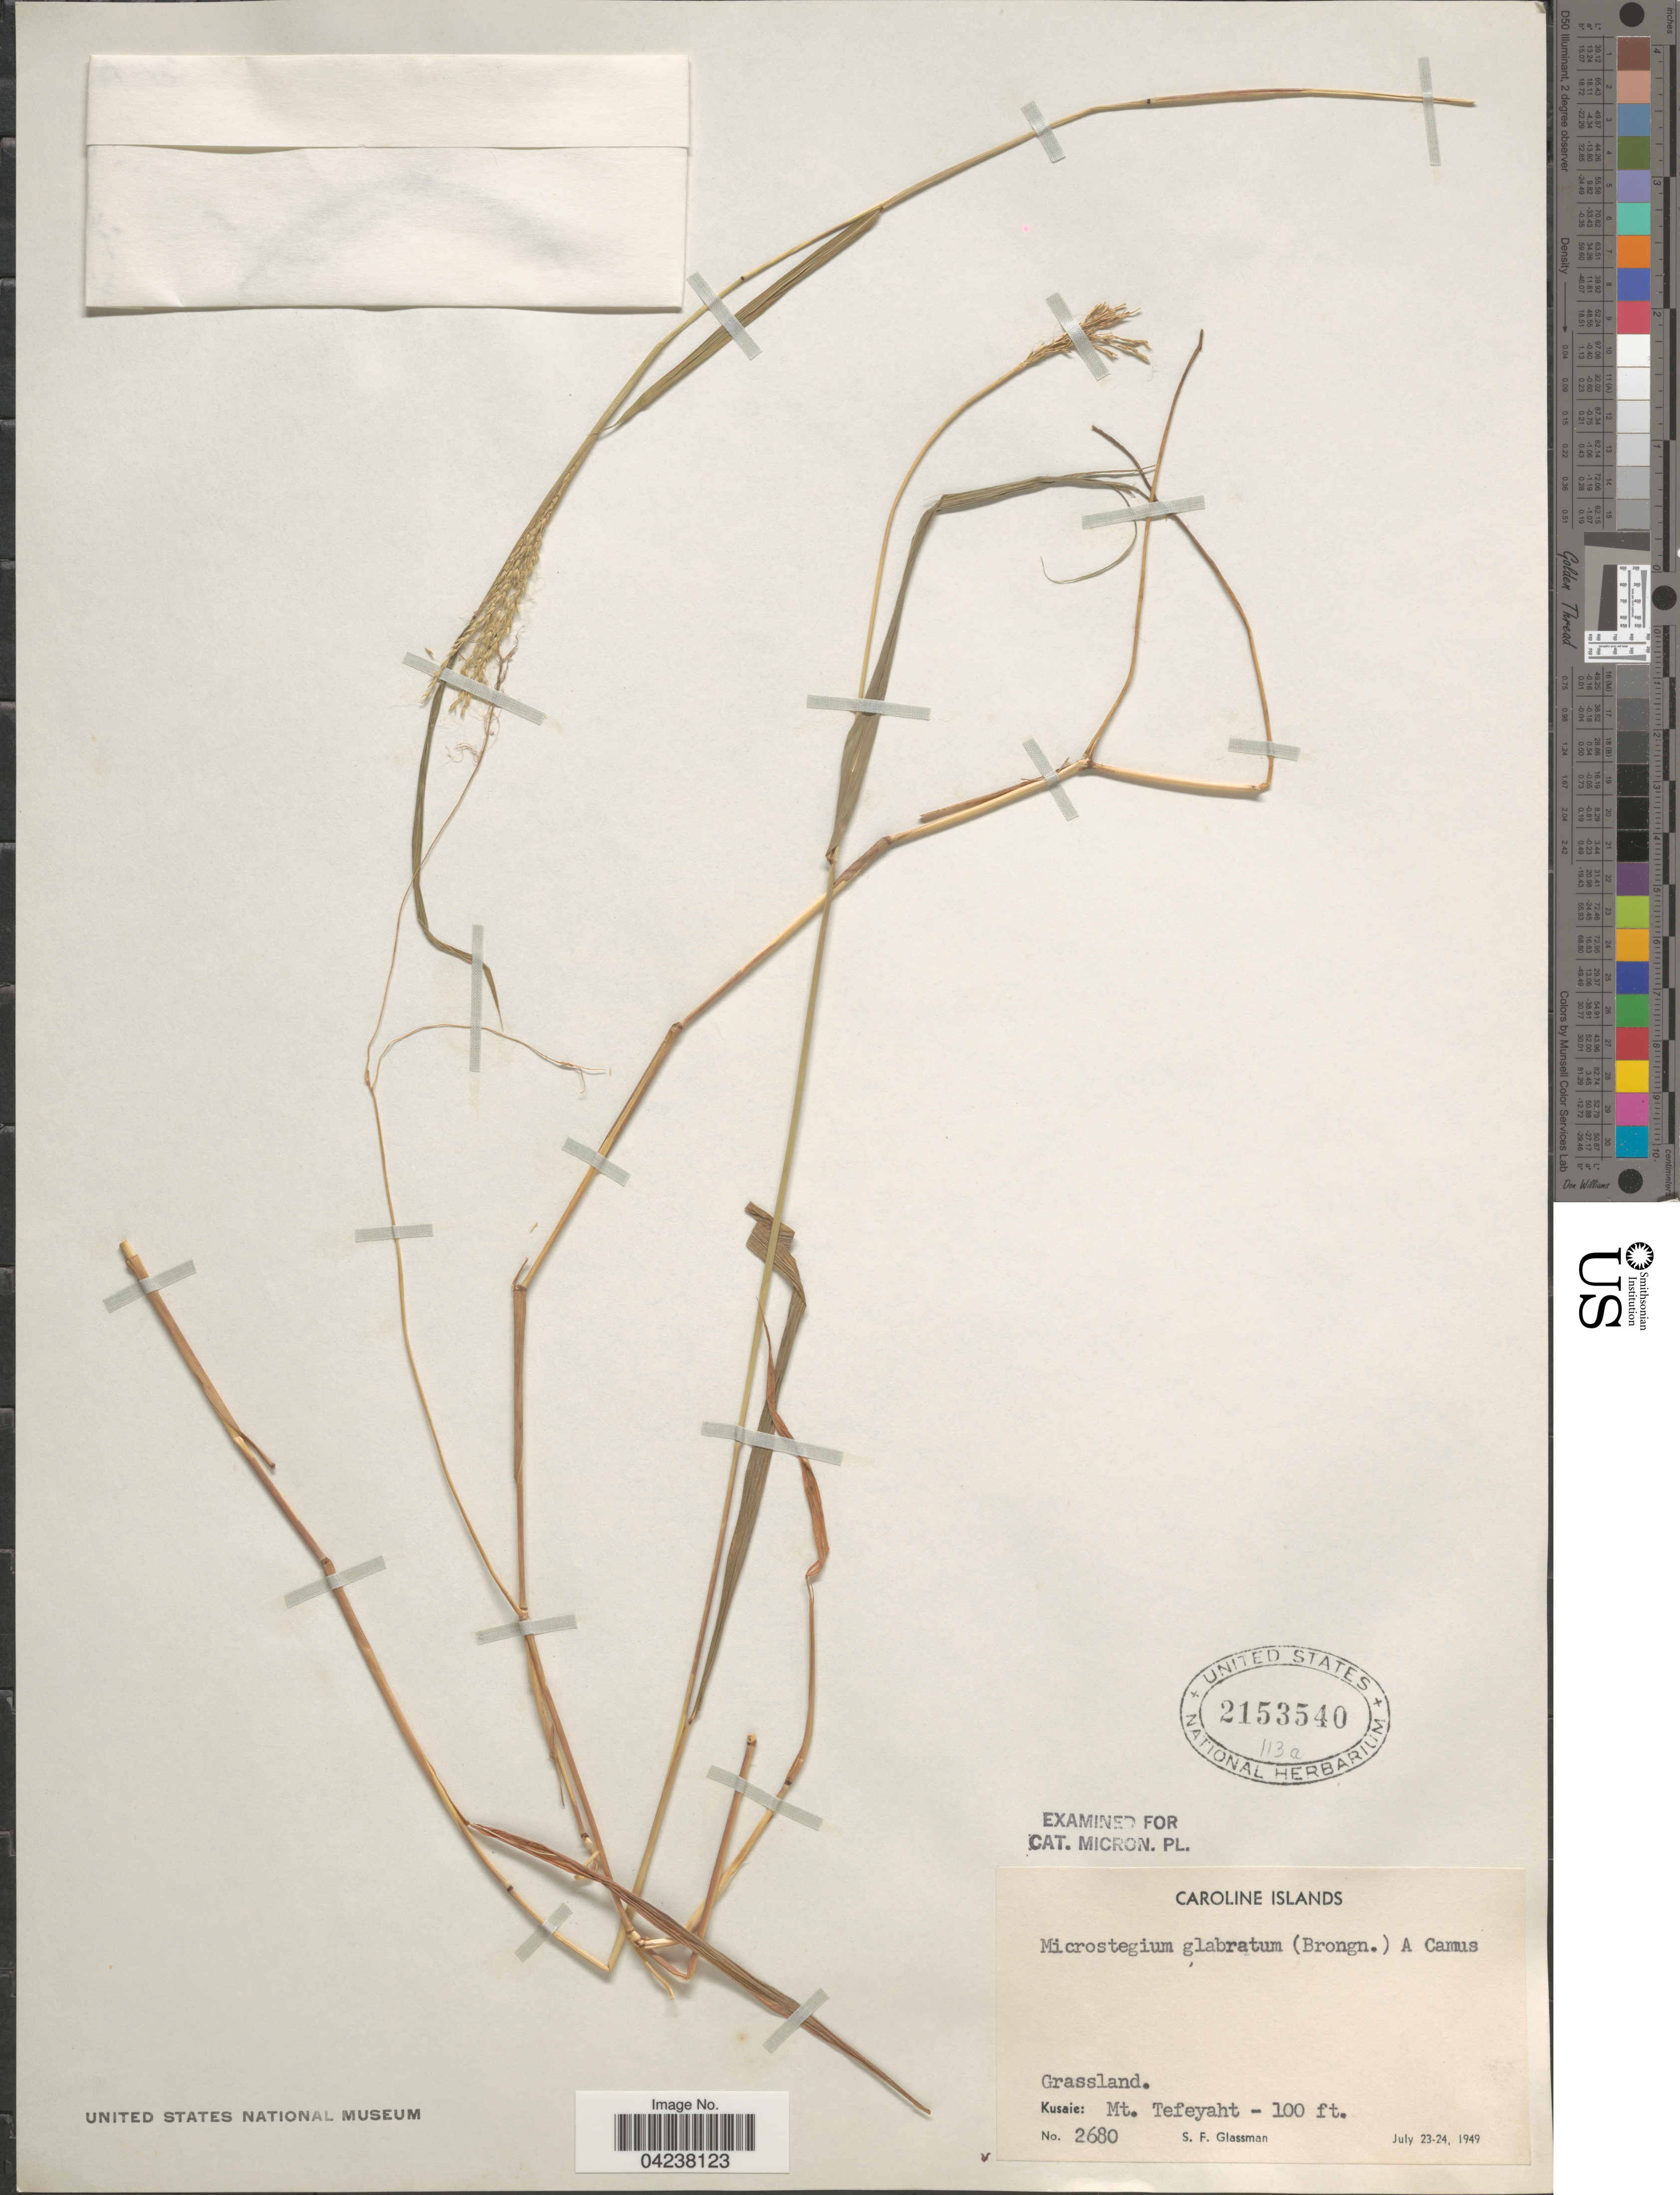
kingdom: Plantae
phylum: Tracheophyta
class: Liliopsida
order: Poales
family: Poaceae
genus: Microstegium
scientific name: Microstegium glabratum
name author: (Trin.) Camus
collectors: S. F. Glassman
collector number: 2680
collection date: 1949-07-23/1949-07-24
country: Micronesia, Federated States of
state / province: Kosrae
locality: Caroline Islands. Kusaie: Mt. Tefeyaht.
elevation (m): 30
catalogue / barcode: US 2153540